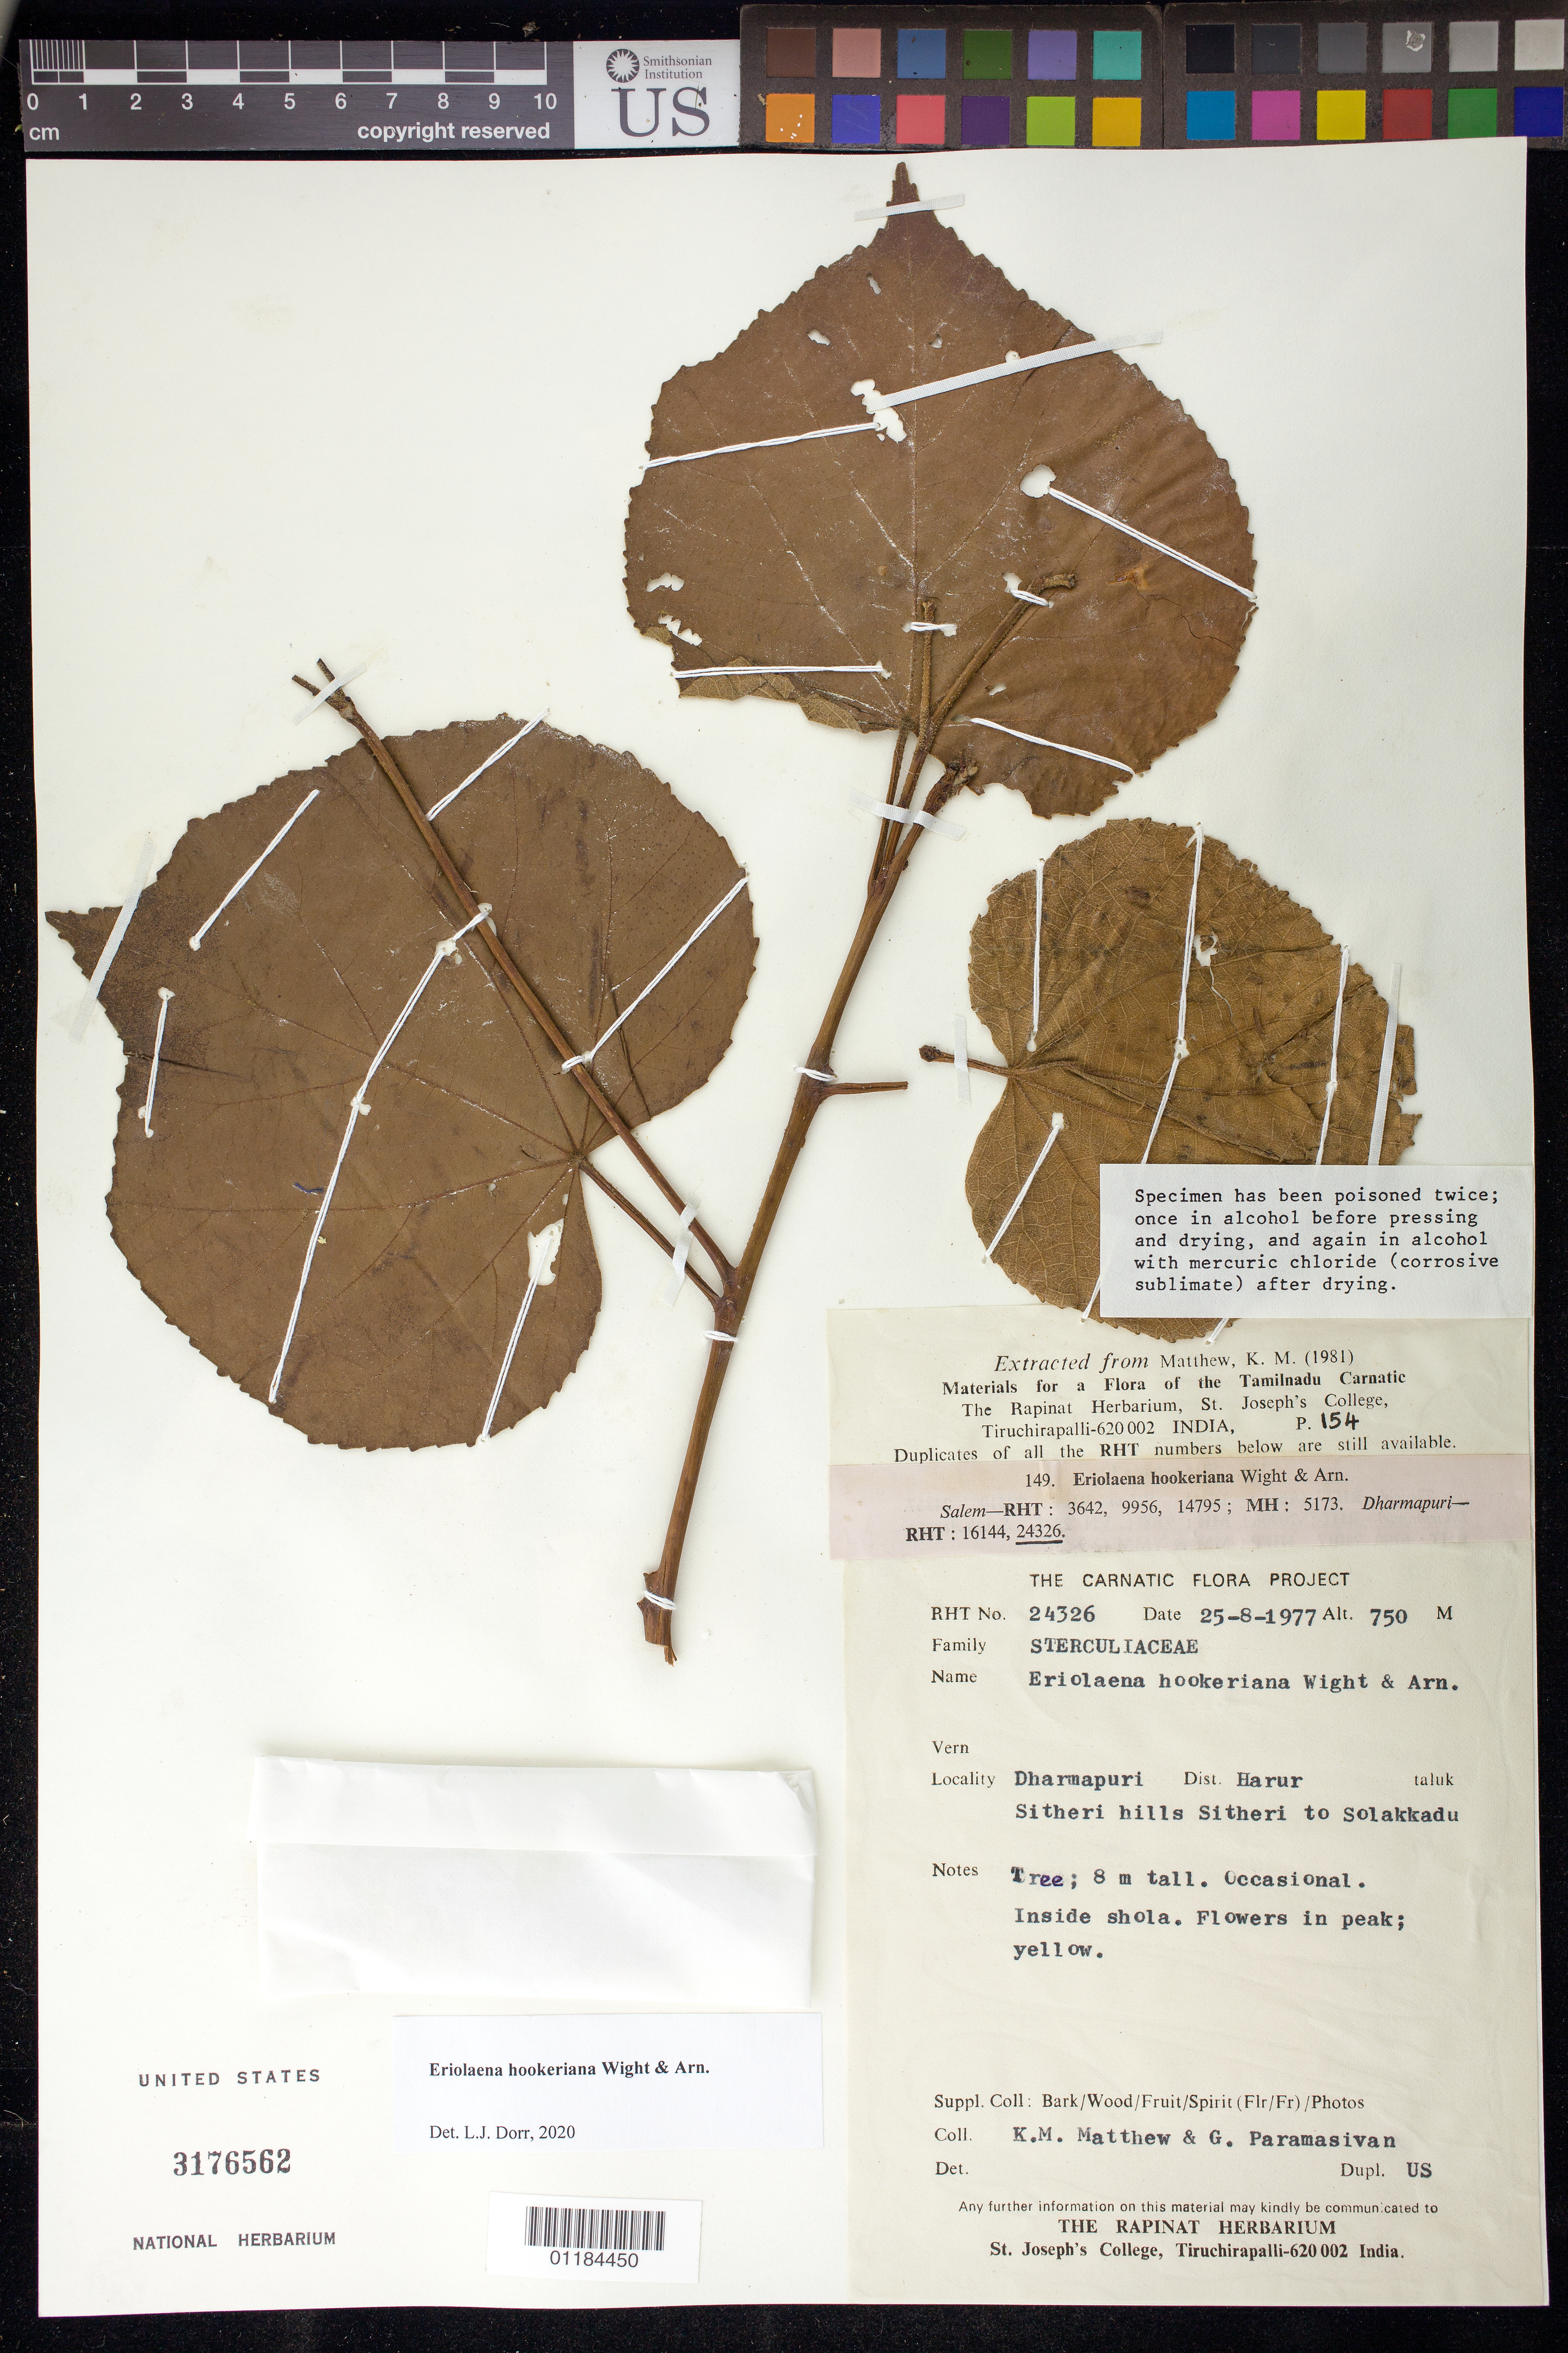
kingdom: Plantae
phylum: Tracheophyta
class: Magnoliopsida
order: Malvales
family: Malvaceae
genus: Eriolaena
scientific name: Eriolaena hookeriana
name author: Wight & Arnott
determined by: Dorr, L. J., (BOT), Smithsonian Institution - National Museum of Natural History (UNITED STATES)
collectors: K. M. Matthew & G. Paramasivan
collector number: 24326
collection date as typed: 25-8-1977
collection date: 1977-08-25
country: India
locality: Dharmapuri. Dist. Harur taluk. Sitheri hills, Sitheri to Solakkadu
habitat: inside shola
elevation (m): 750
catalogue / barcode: US 3176562